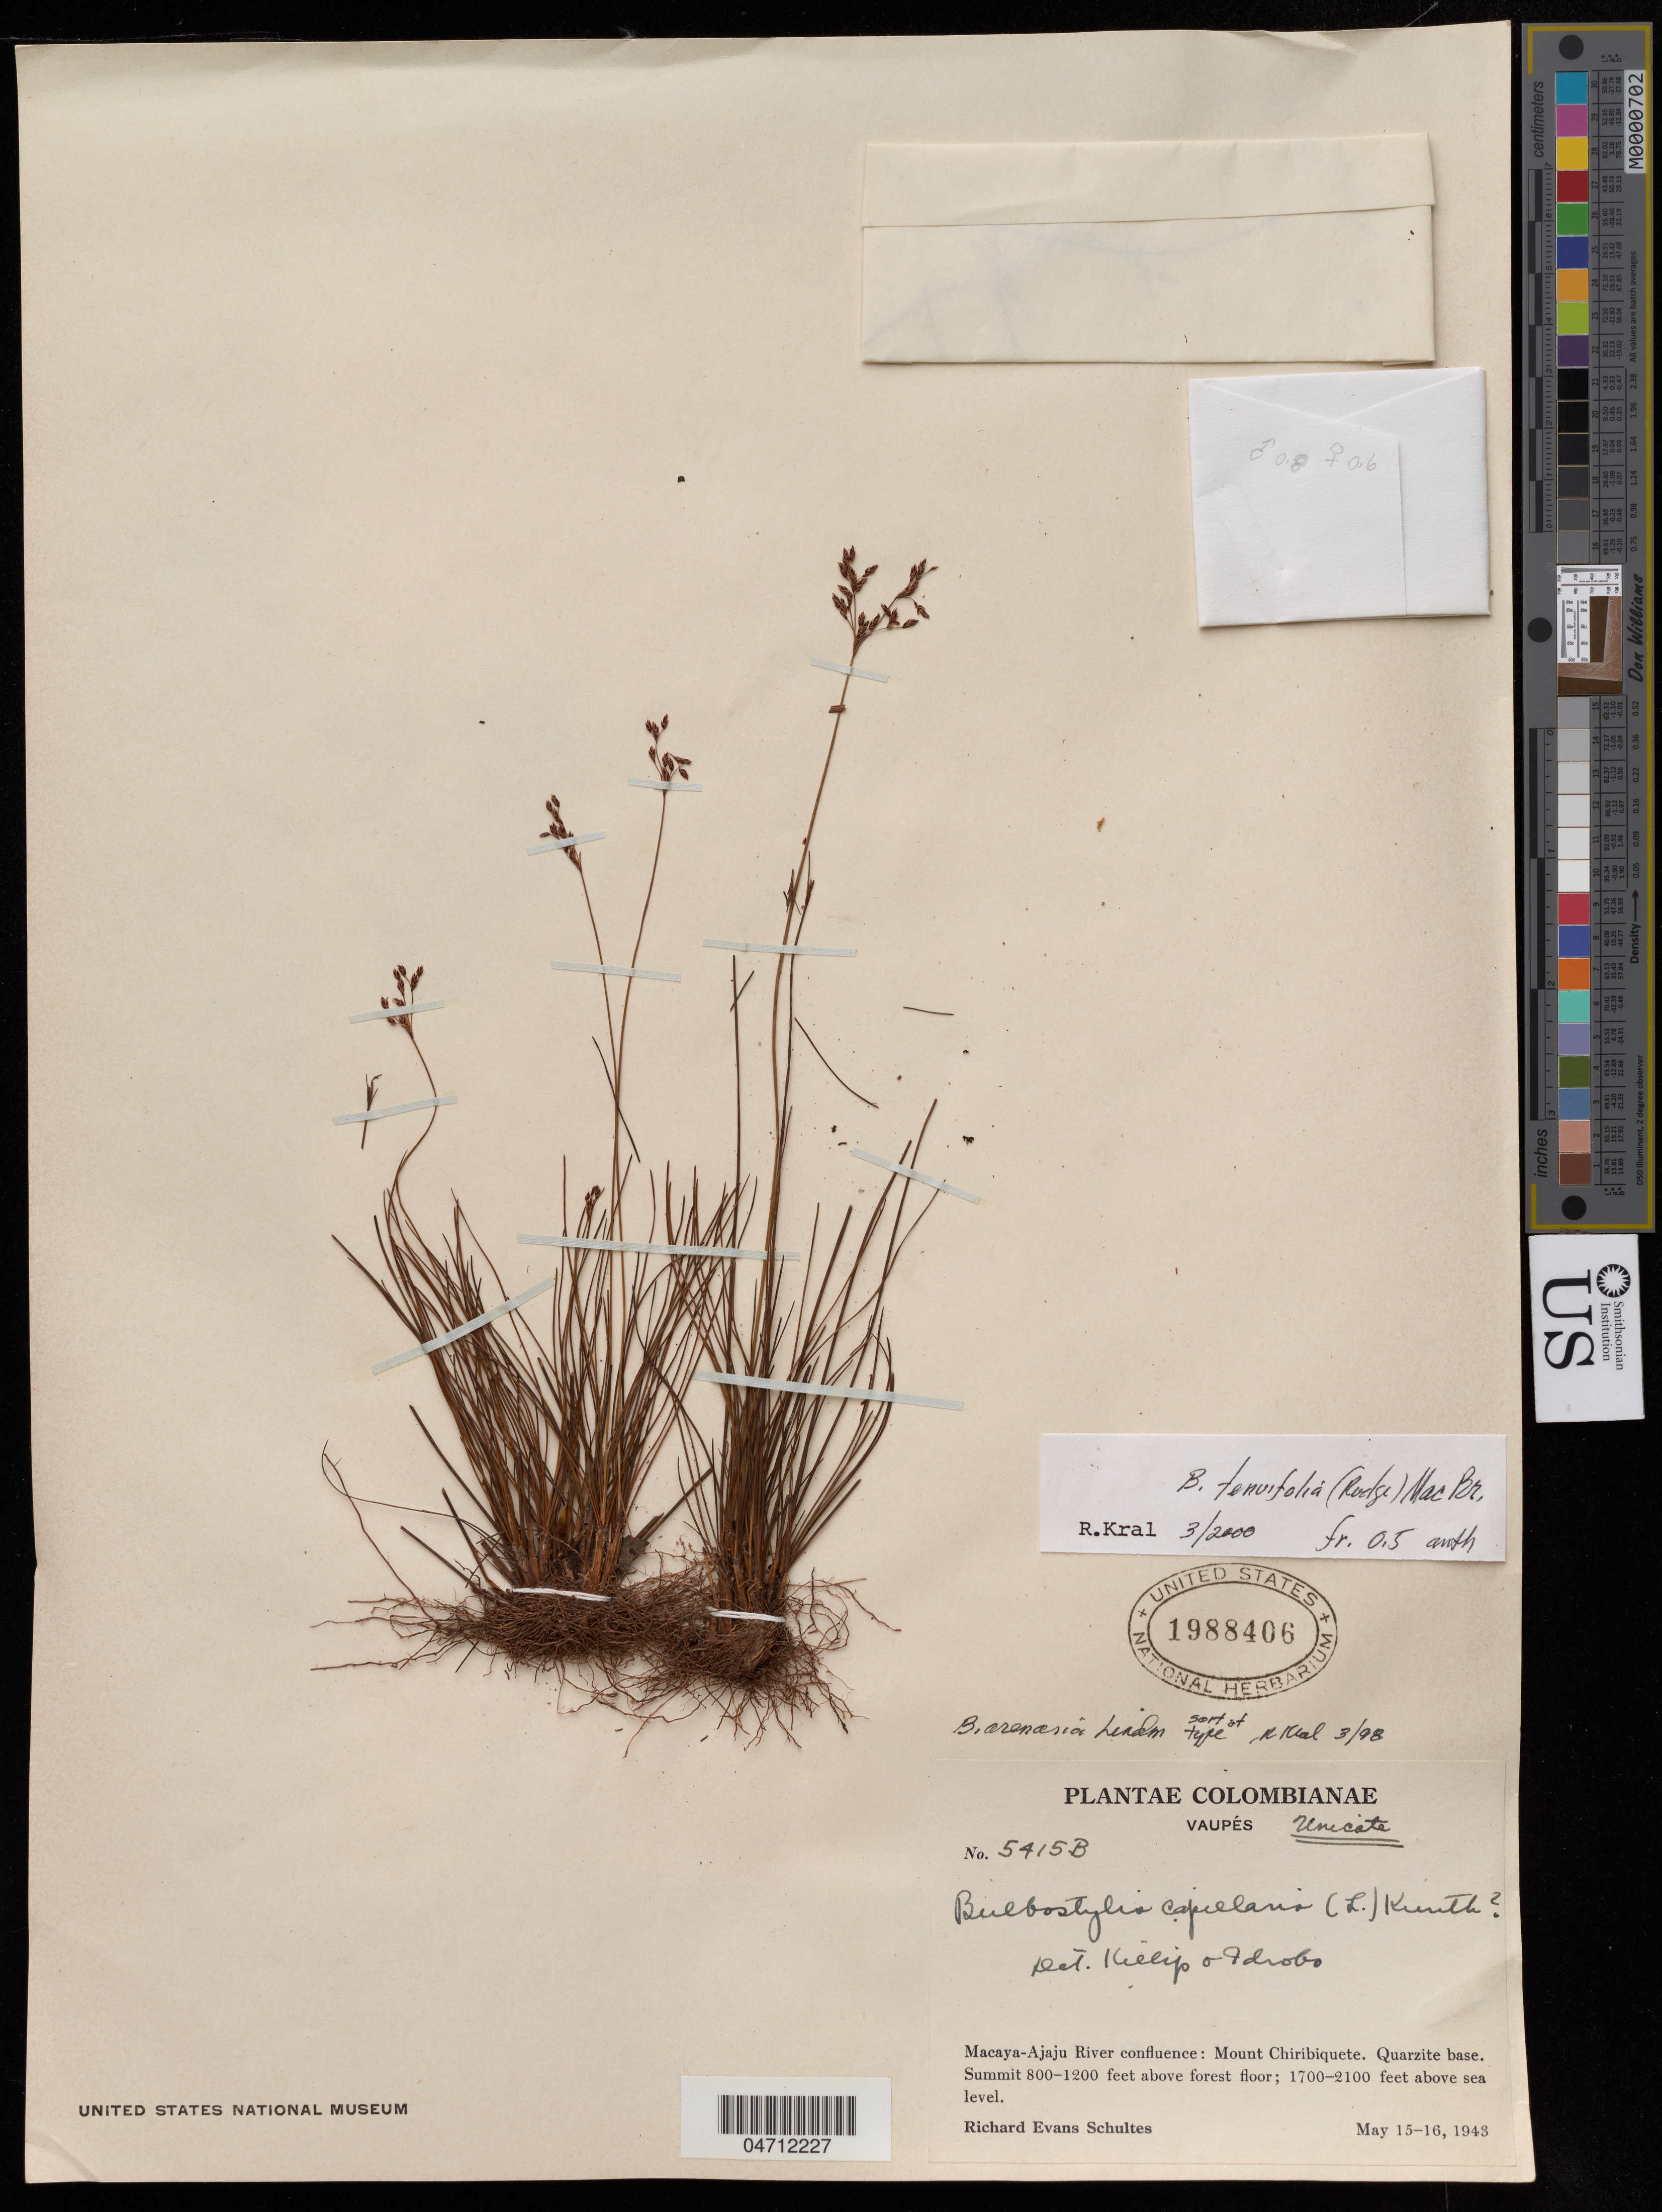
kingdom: Plantae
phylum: Tracheophyta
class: Liliopsida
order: Poales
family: Cyperaceae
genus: Bulbostylis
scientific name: Bulbostylis tenuifolia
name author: (Rudge) J.F. Macbr.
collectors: R. E. Schultes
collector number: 5415 b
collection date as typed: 15 May 1943 to 16 May 1943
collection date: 1943-05-15/1943-05-16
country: Colombia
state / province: Vaupés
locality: Macaya-Ajaju River confluence: Mount Chiribiquete; summit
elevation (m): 244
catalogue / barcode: US 1988406